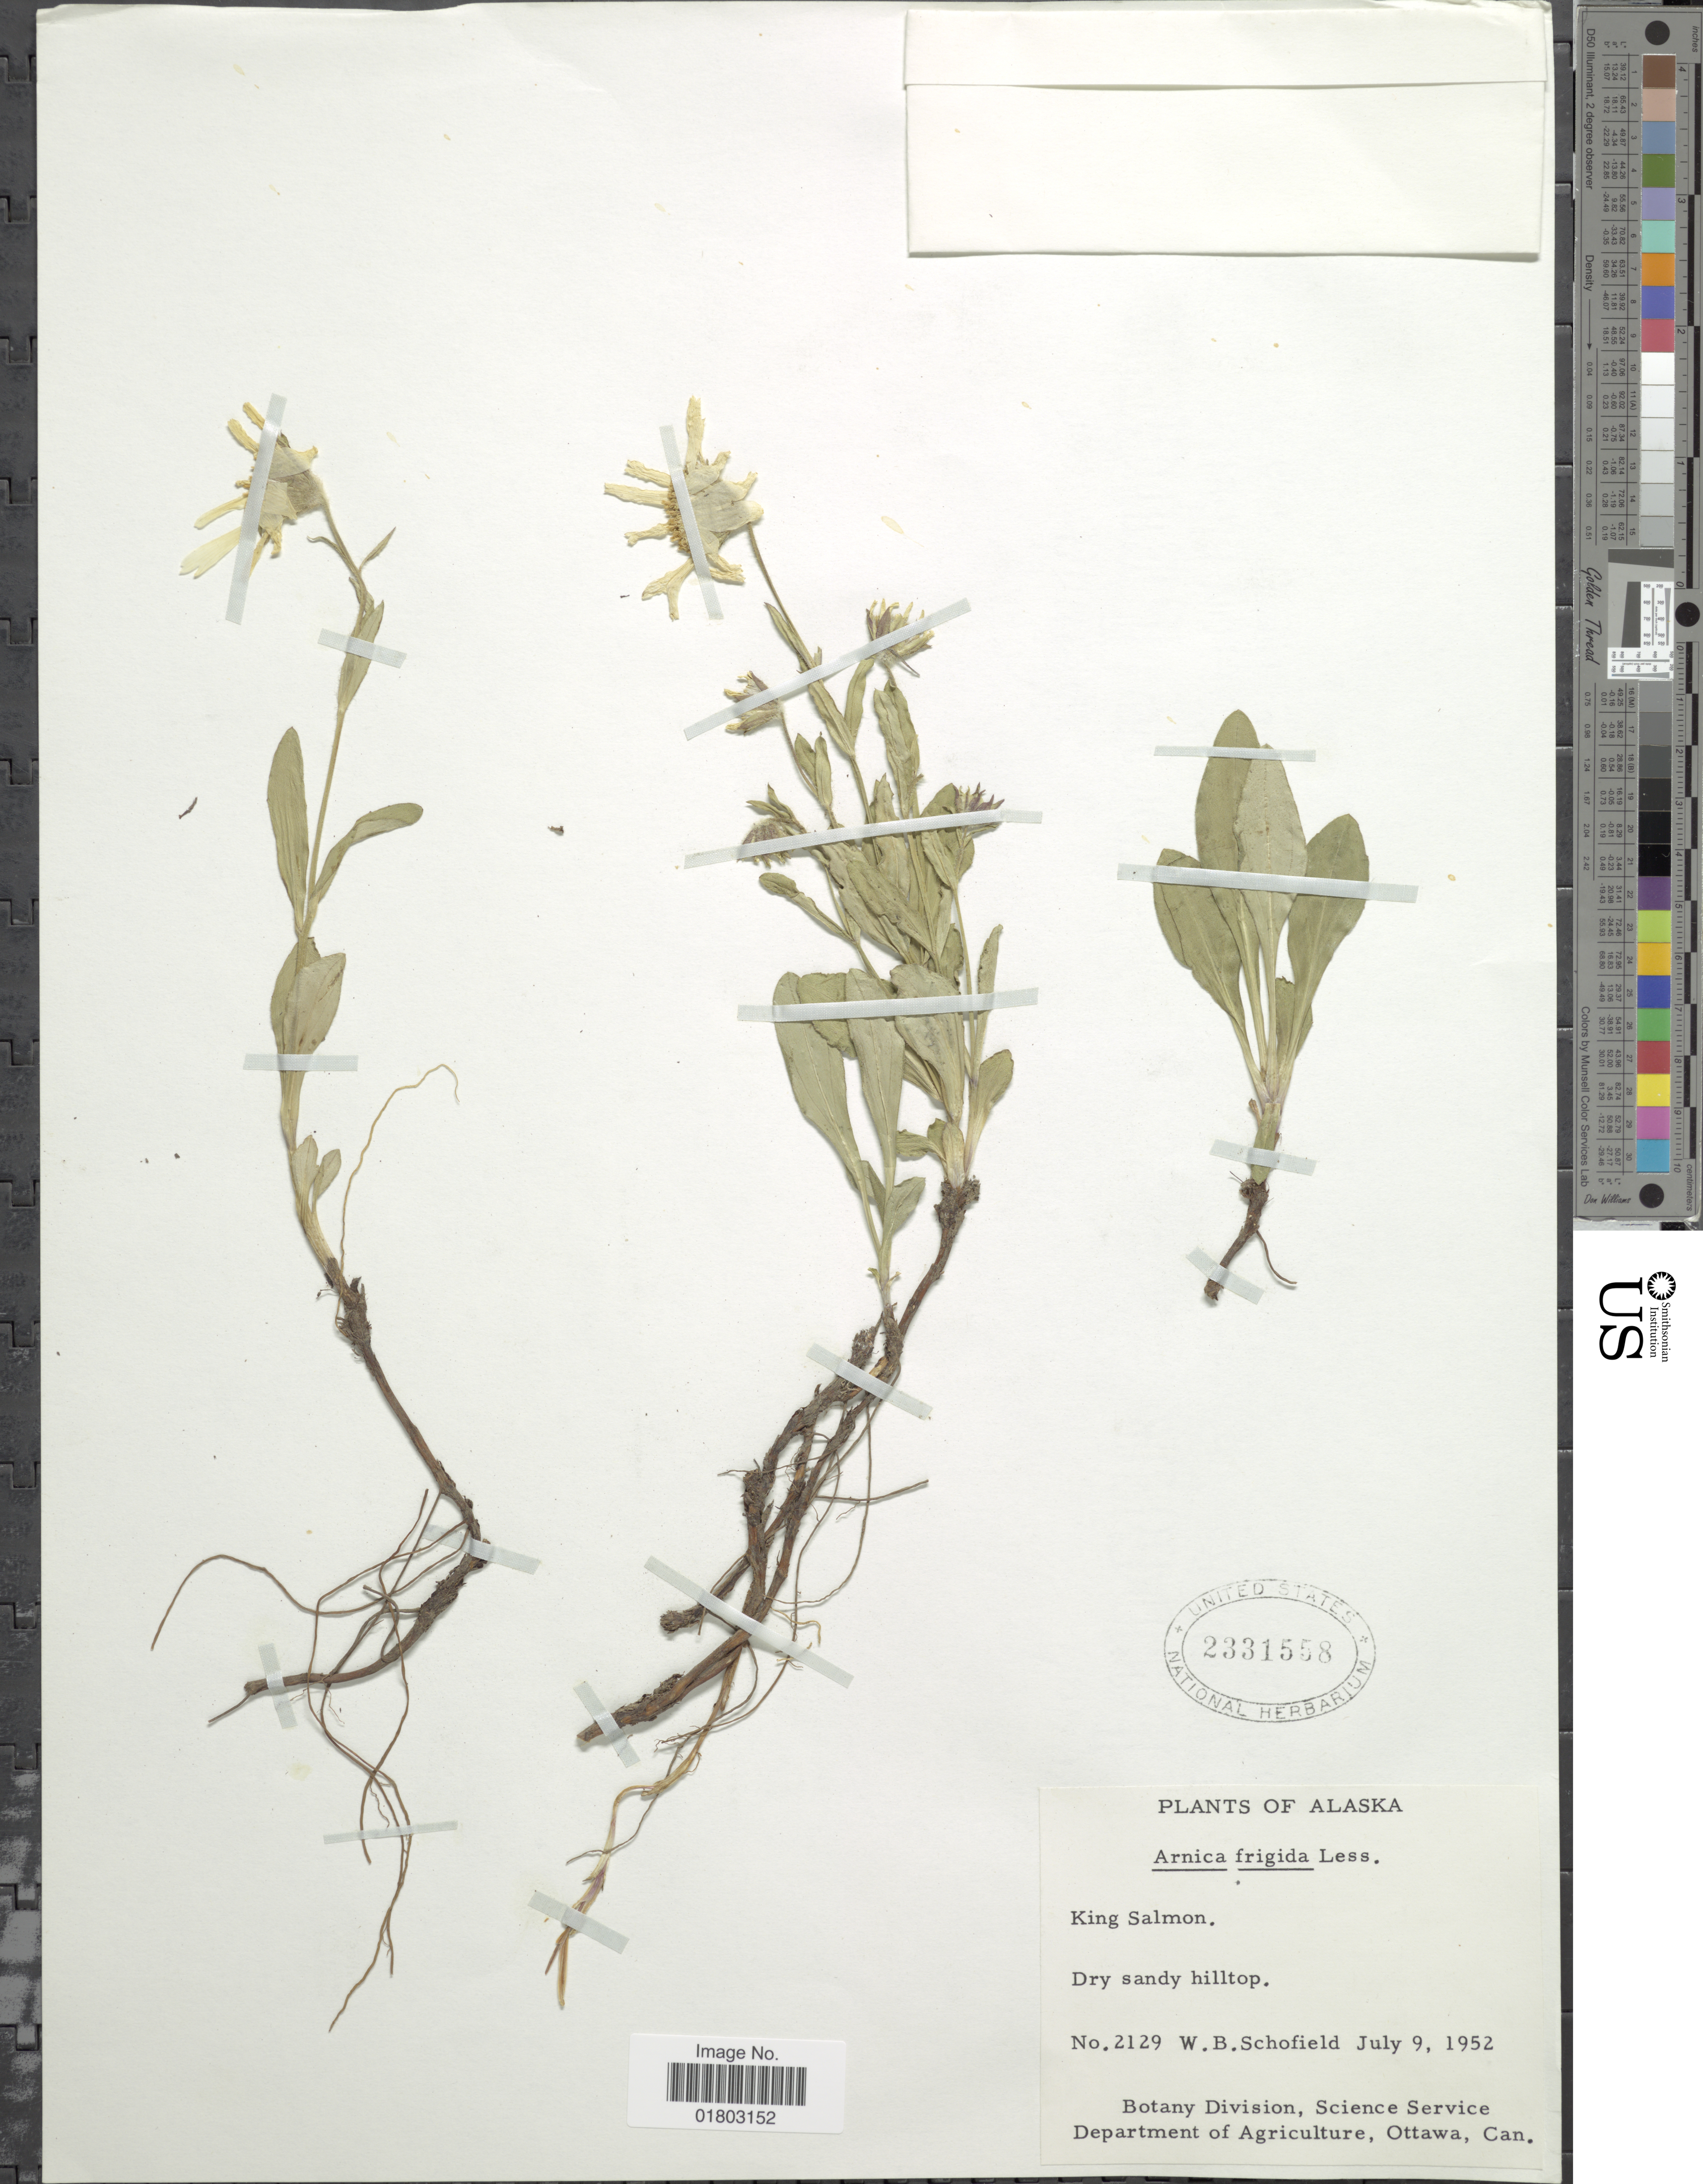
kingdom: Plantae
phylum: Tracheophyta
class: Magnoliopsida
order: Asterales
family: Asteraceae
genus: Arnica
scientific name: Arnica frigida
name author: C.A. Mey. ex Iljin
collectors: W. Schofield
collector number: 2129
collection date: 1952-07-09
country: United States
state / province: Alaska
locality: King Salmon, Dry sandy hilltop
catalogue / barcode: US 2331558